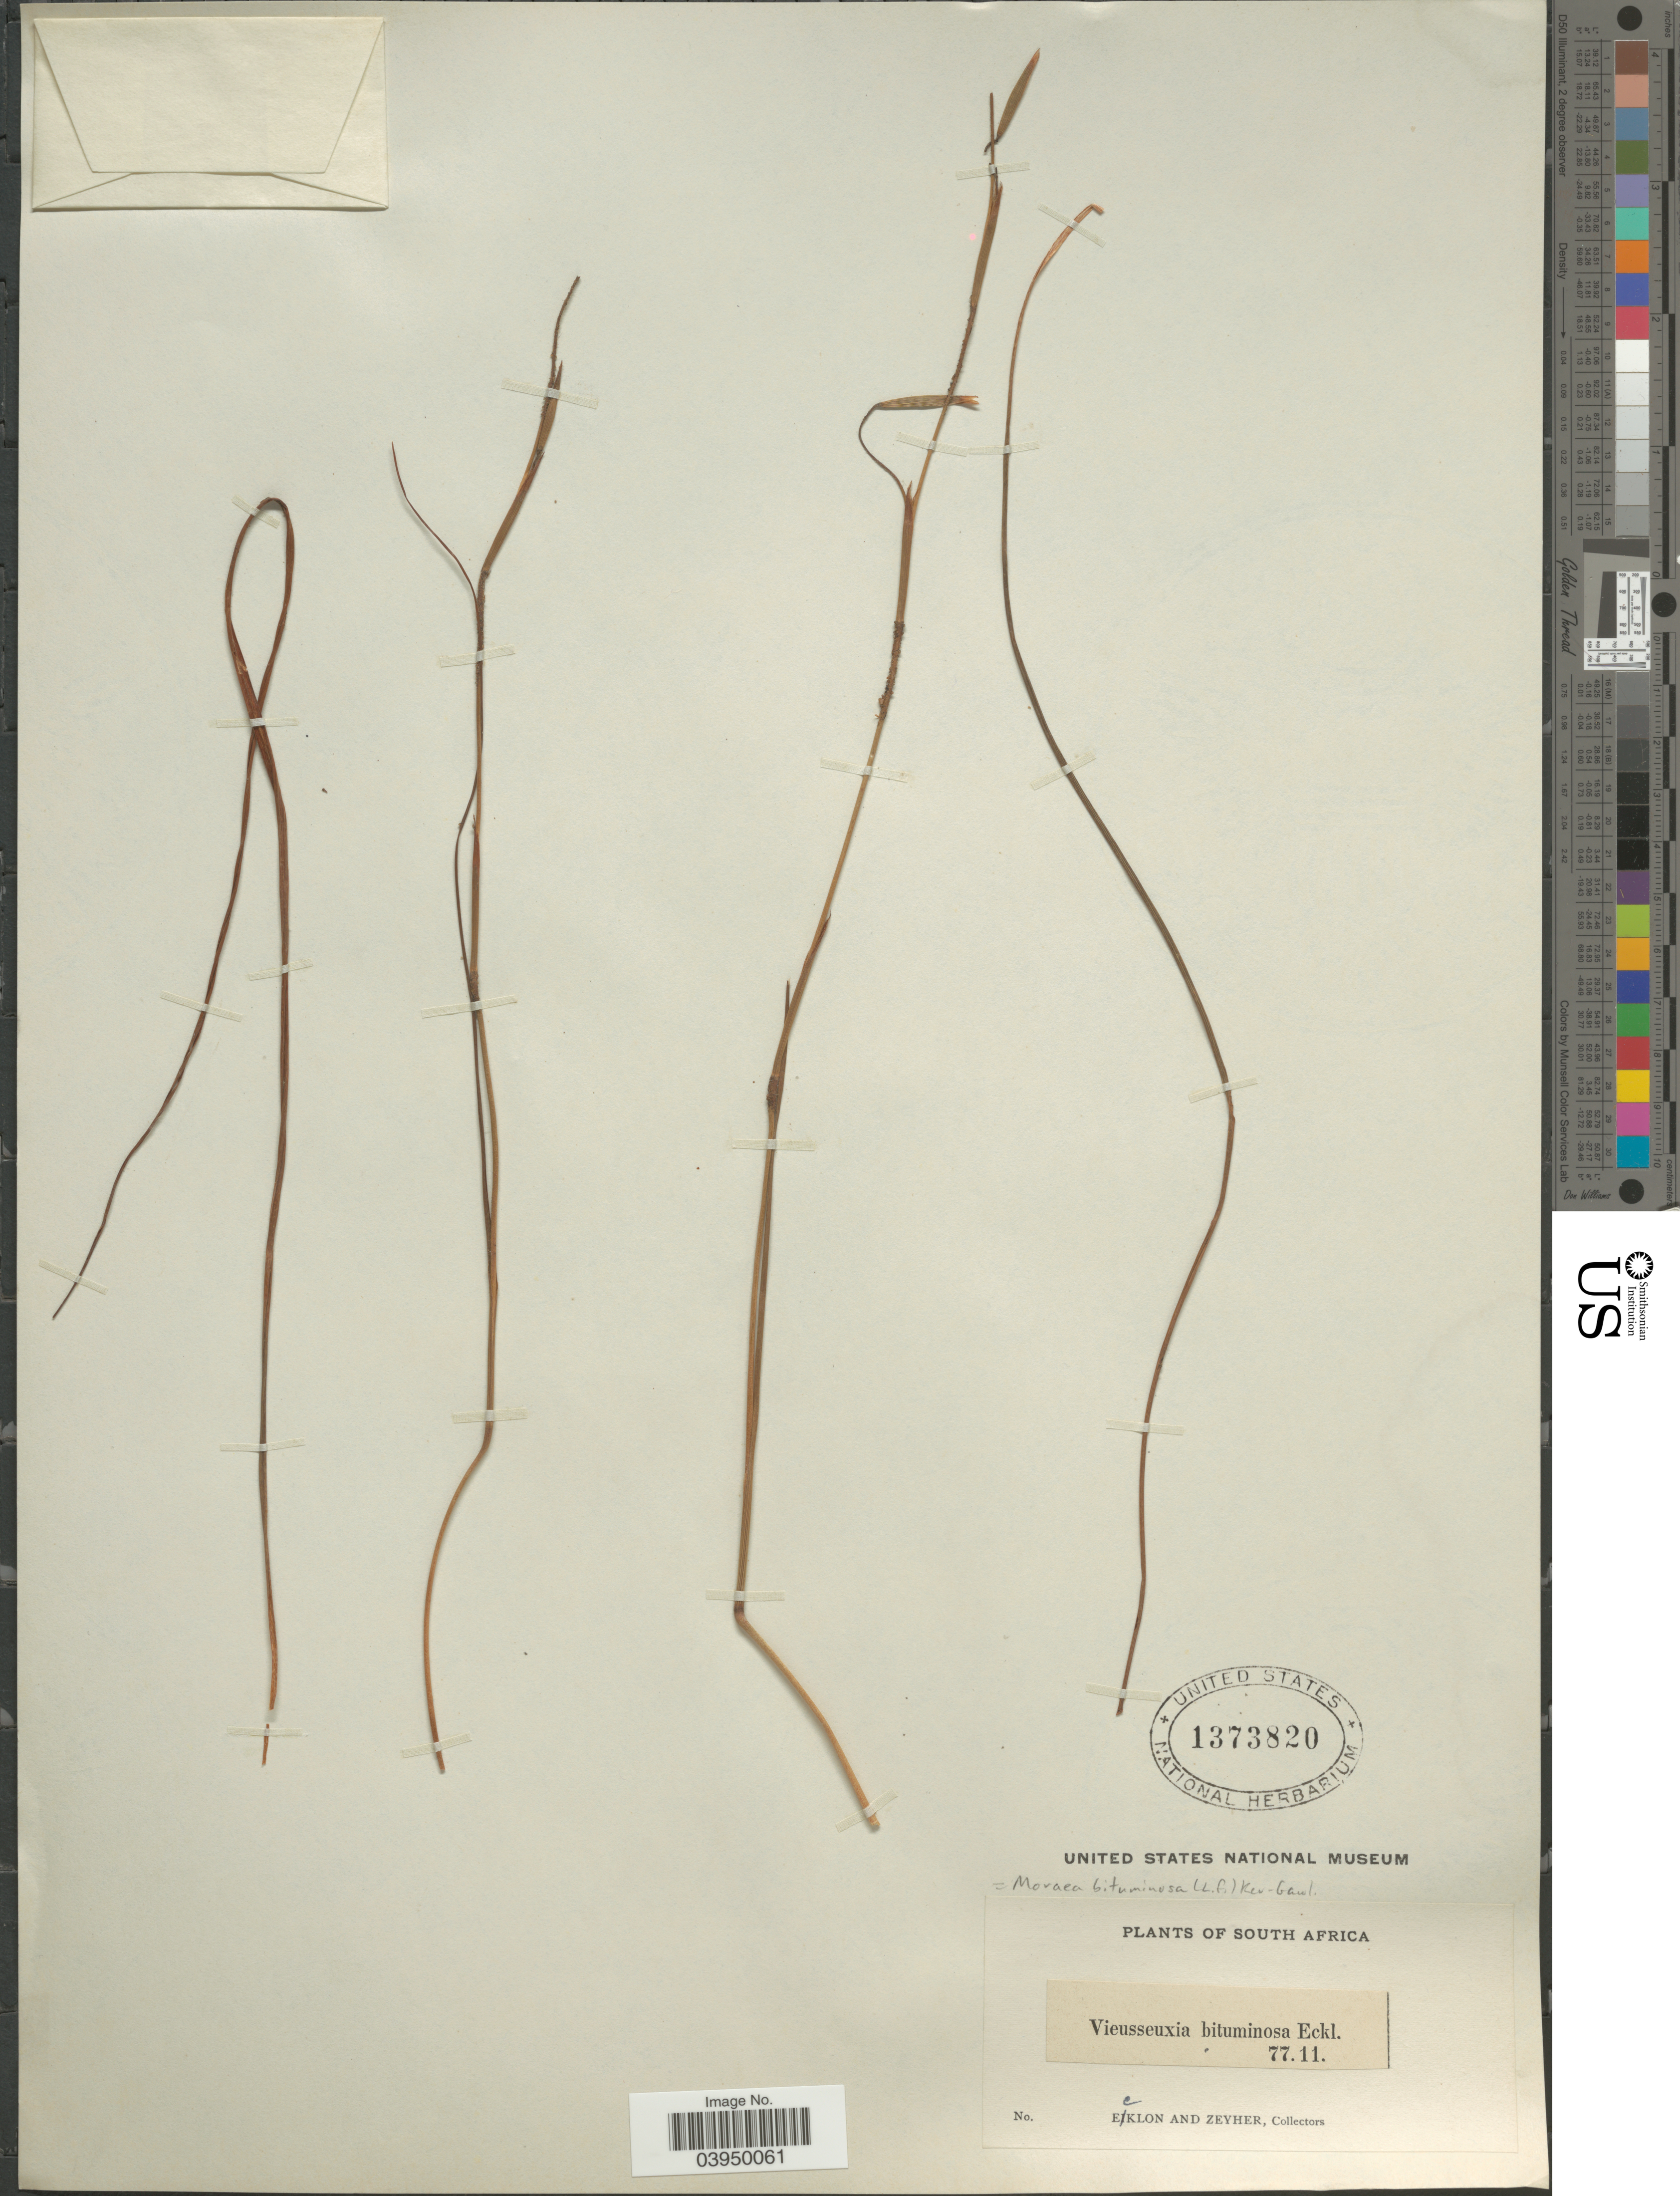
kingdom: Plantae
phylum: Tracheophyta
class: Liliopsida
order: Asparagales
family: Iridaceae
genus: Moraea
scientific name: Moraea bituminosa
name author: (L. f.) Ker Gawl.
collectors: -. Ecklon & -. Zeyher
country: South Africa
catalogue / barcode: US 1373820